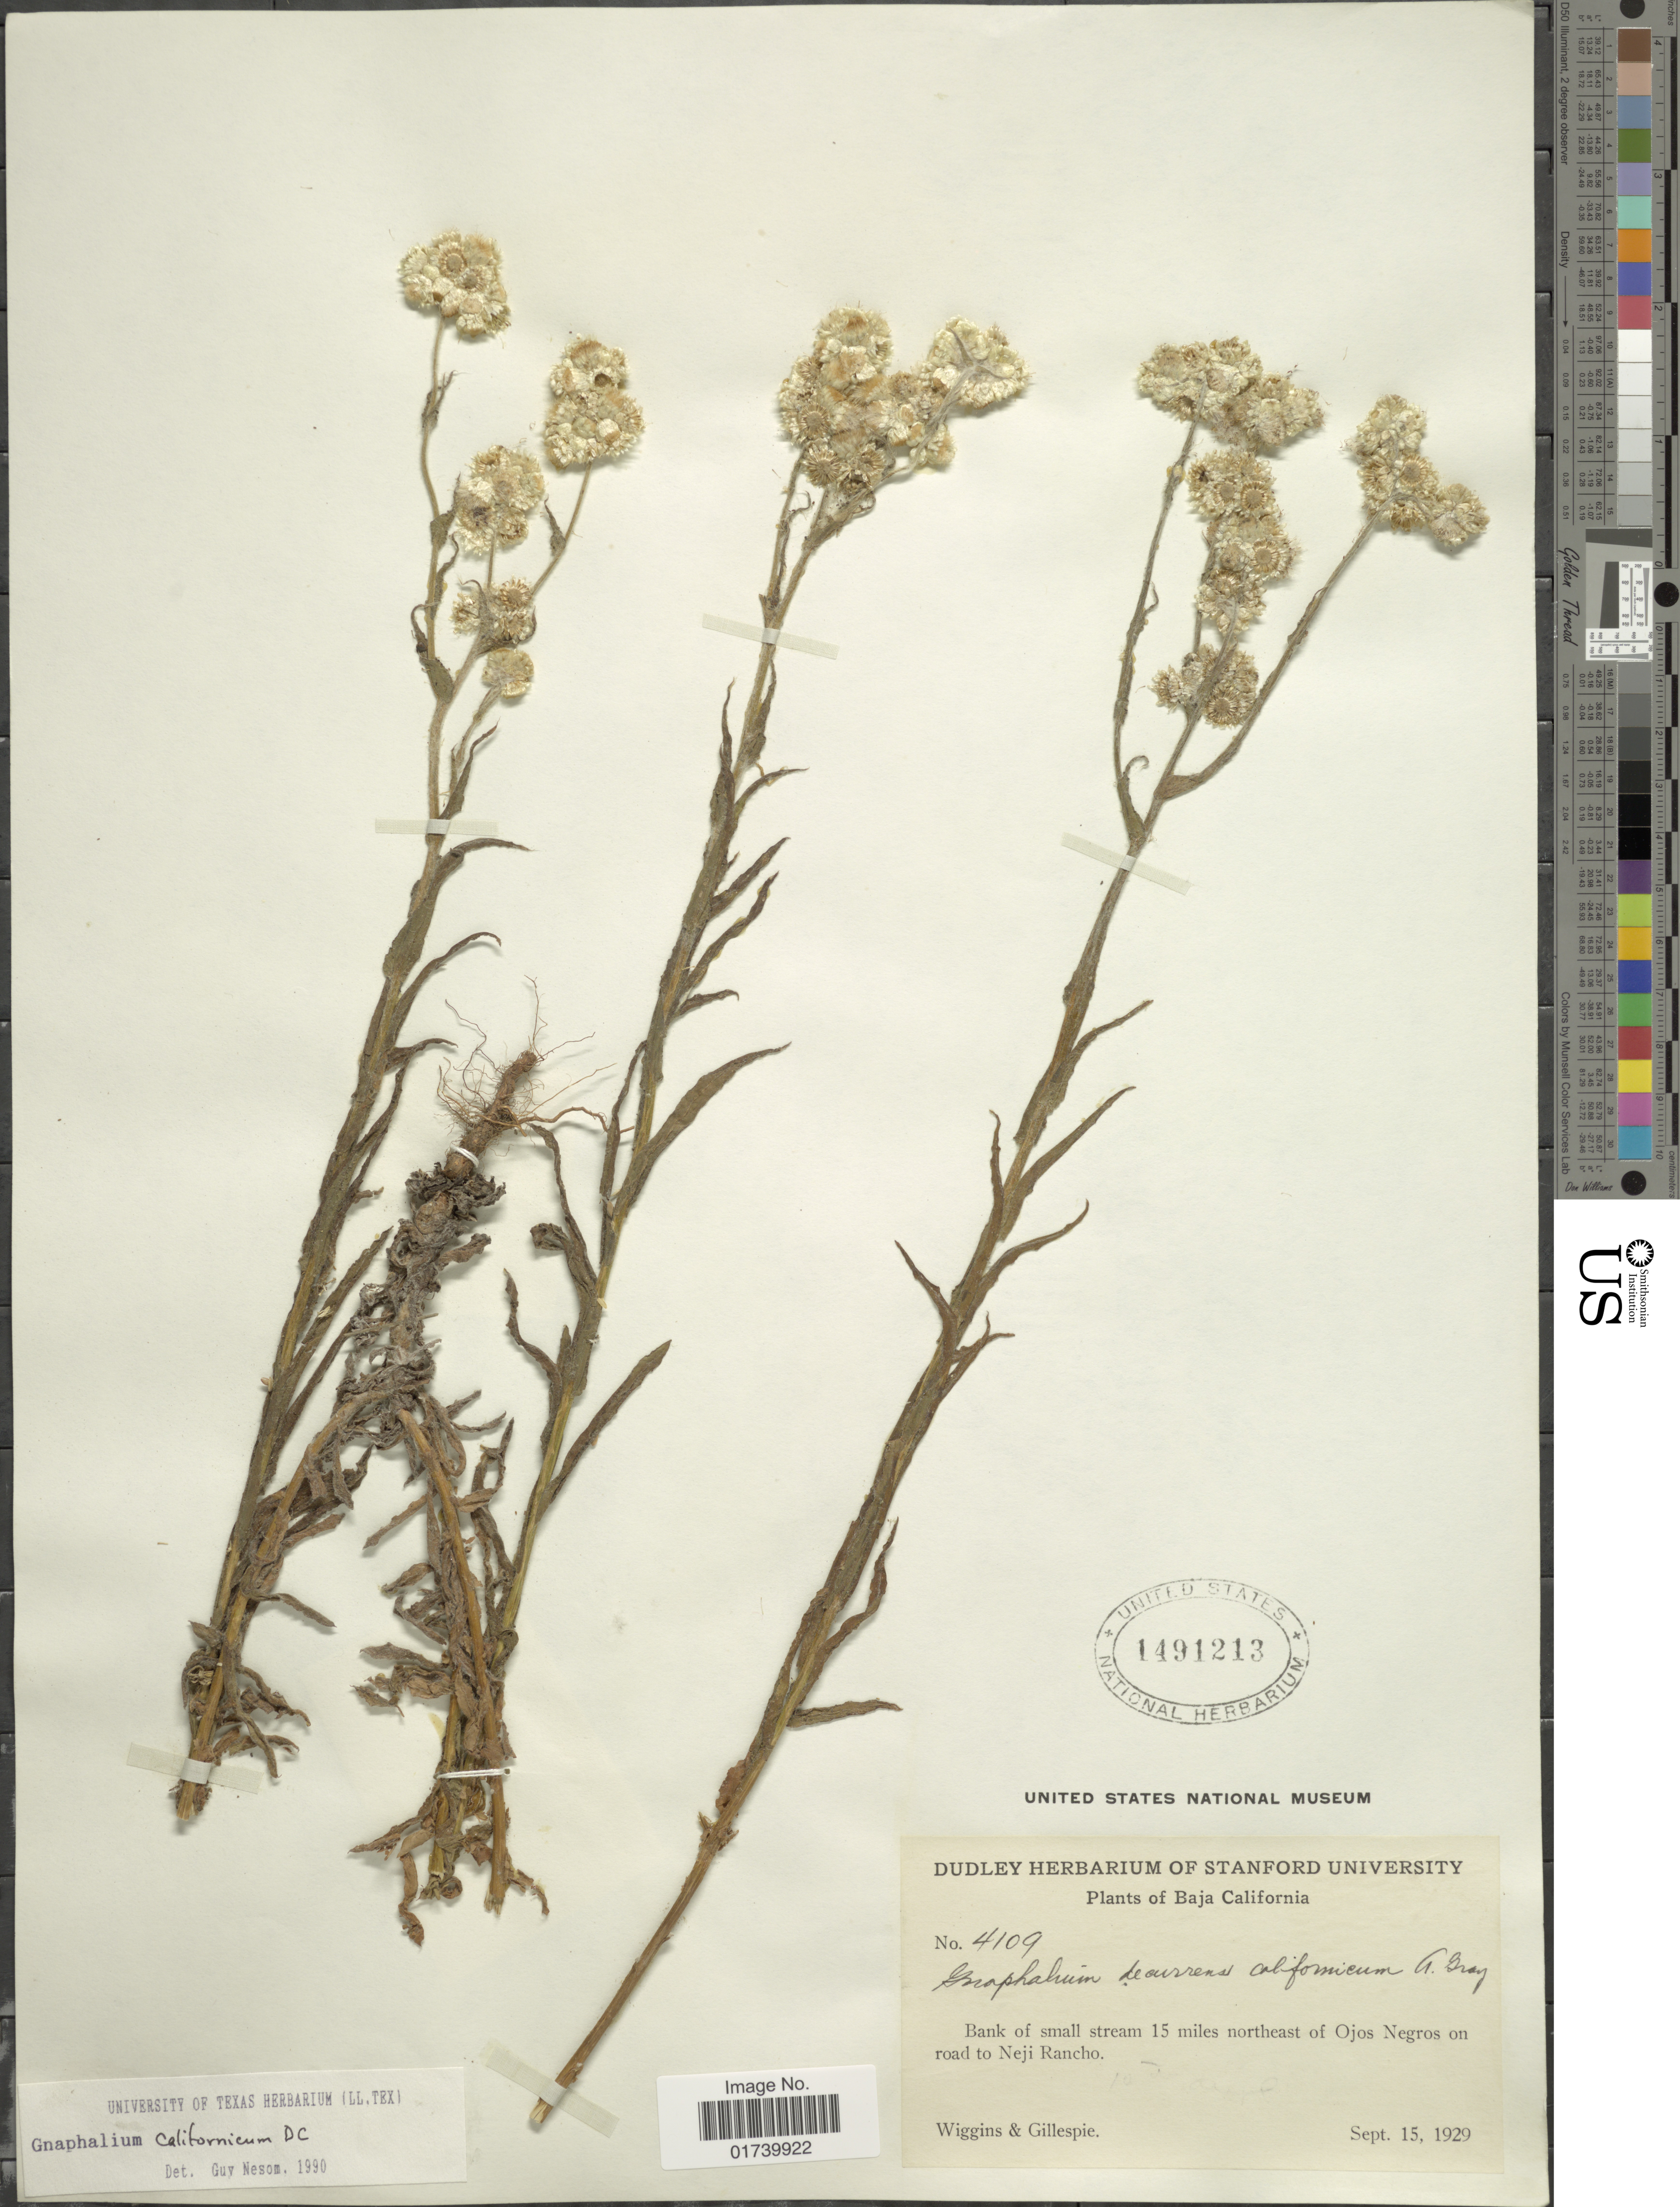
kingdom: Plantae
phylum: Tracheophyta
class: Magnoliopsida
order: Asterales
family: Asteraceae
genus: Pseudognaphalium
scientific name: Pseudognaphalium californicum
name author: (DC.) Anderb.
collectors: -- Wiggins & -- Gillespie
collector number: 4109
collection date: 1929-09-15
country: Mexico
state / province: Baja California Norte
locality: Banks of small stream 15 miles northeast of Ojos Negros on road to Neji Rancho.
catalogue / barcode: US 1491213